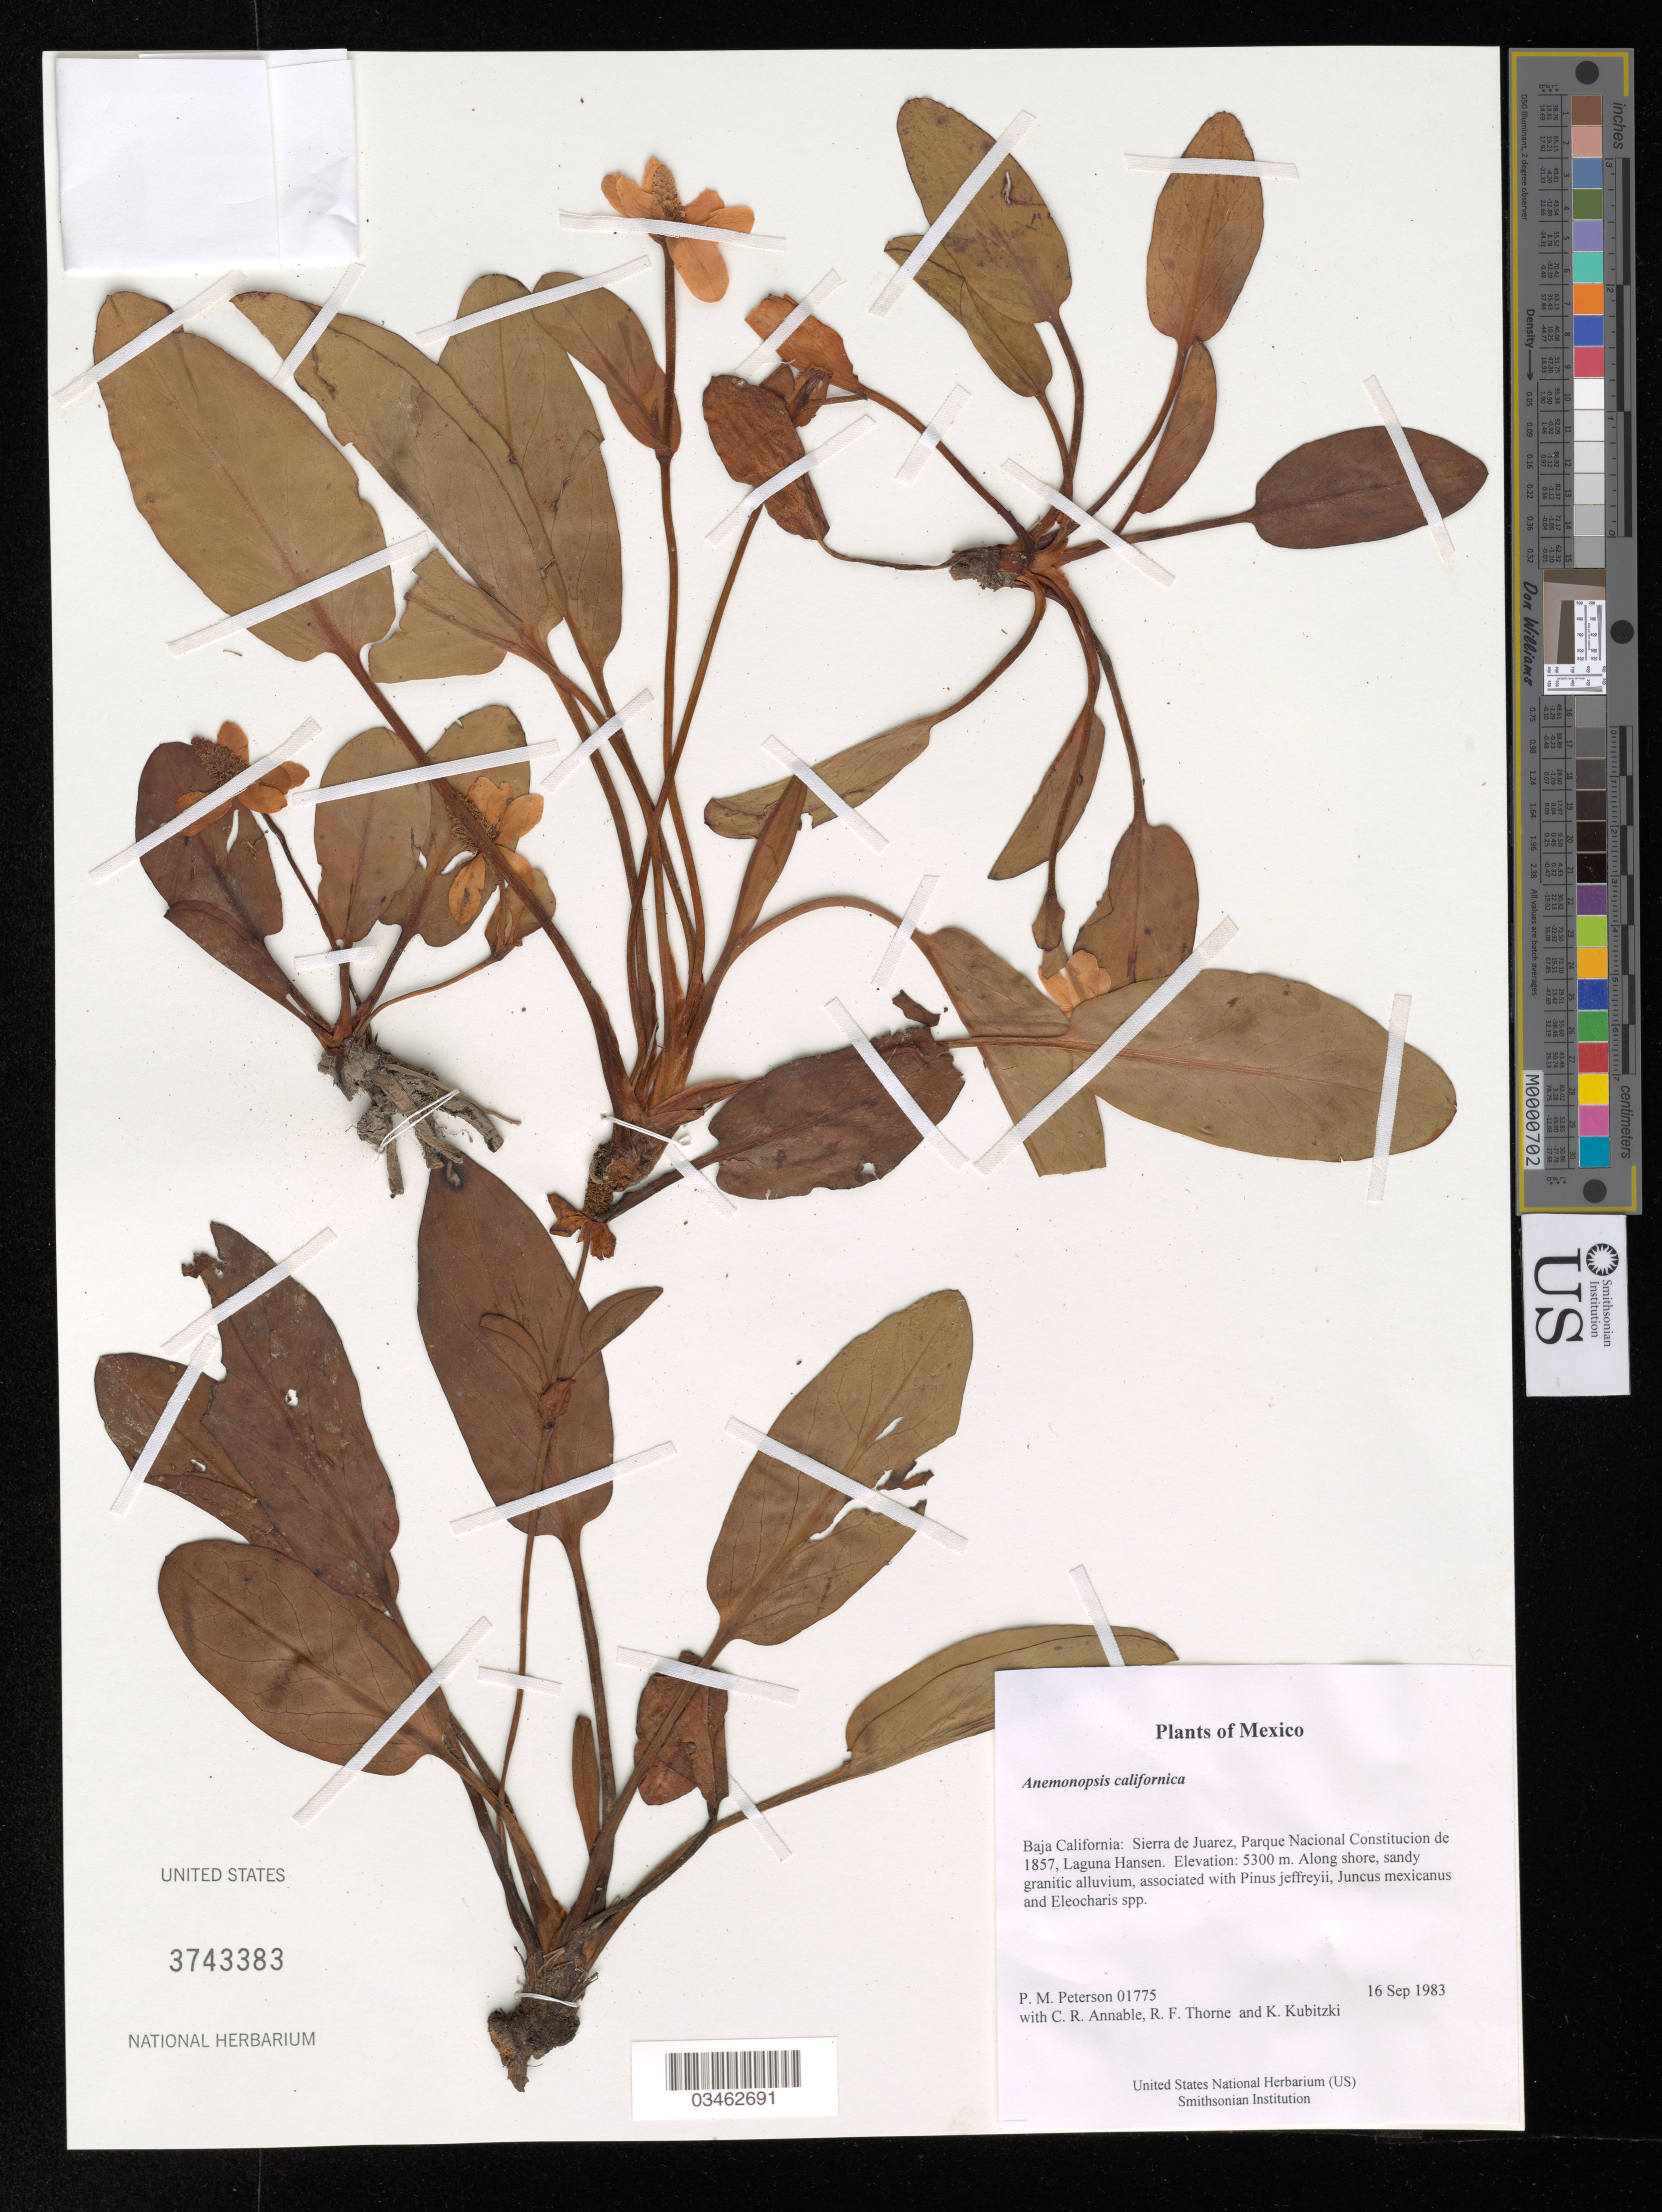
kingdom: Plantae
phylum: Tracheophyta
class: Magnoliopsida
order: Ranunculales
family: Ranunculaceae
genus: Anemonopsis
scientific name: Anemonopsis californica, ined.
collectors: P. M. Peterson, C. R. Annable, R. F. Thorne & K. Kubitzki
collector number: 01775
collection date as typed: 16 Sep 1983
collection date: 1983-09-16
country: Mexico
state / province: Baja California Norte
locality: Sierra de Juarez, Parque Nacional Constitucion de 1857, Laguna Hansen.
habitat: Along shore, sandy granitic alluvium, associated with Pinus jeffreyii, Juncus mexicanus and Eleocharis spp.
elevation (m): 5300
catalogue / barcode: US 3743383